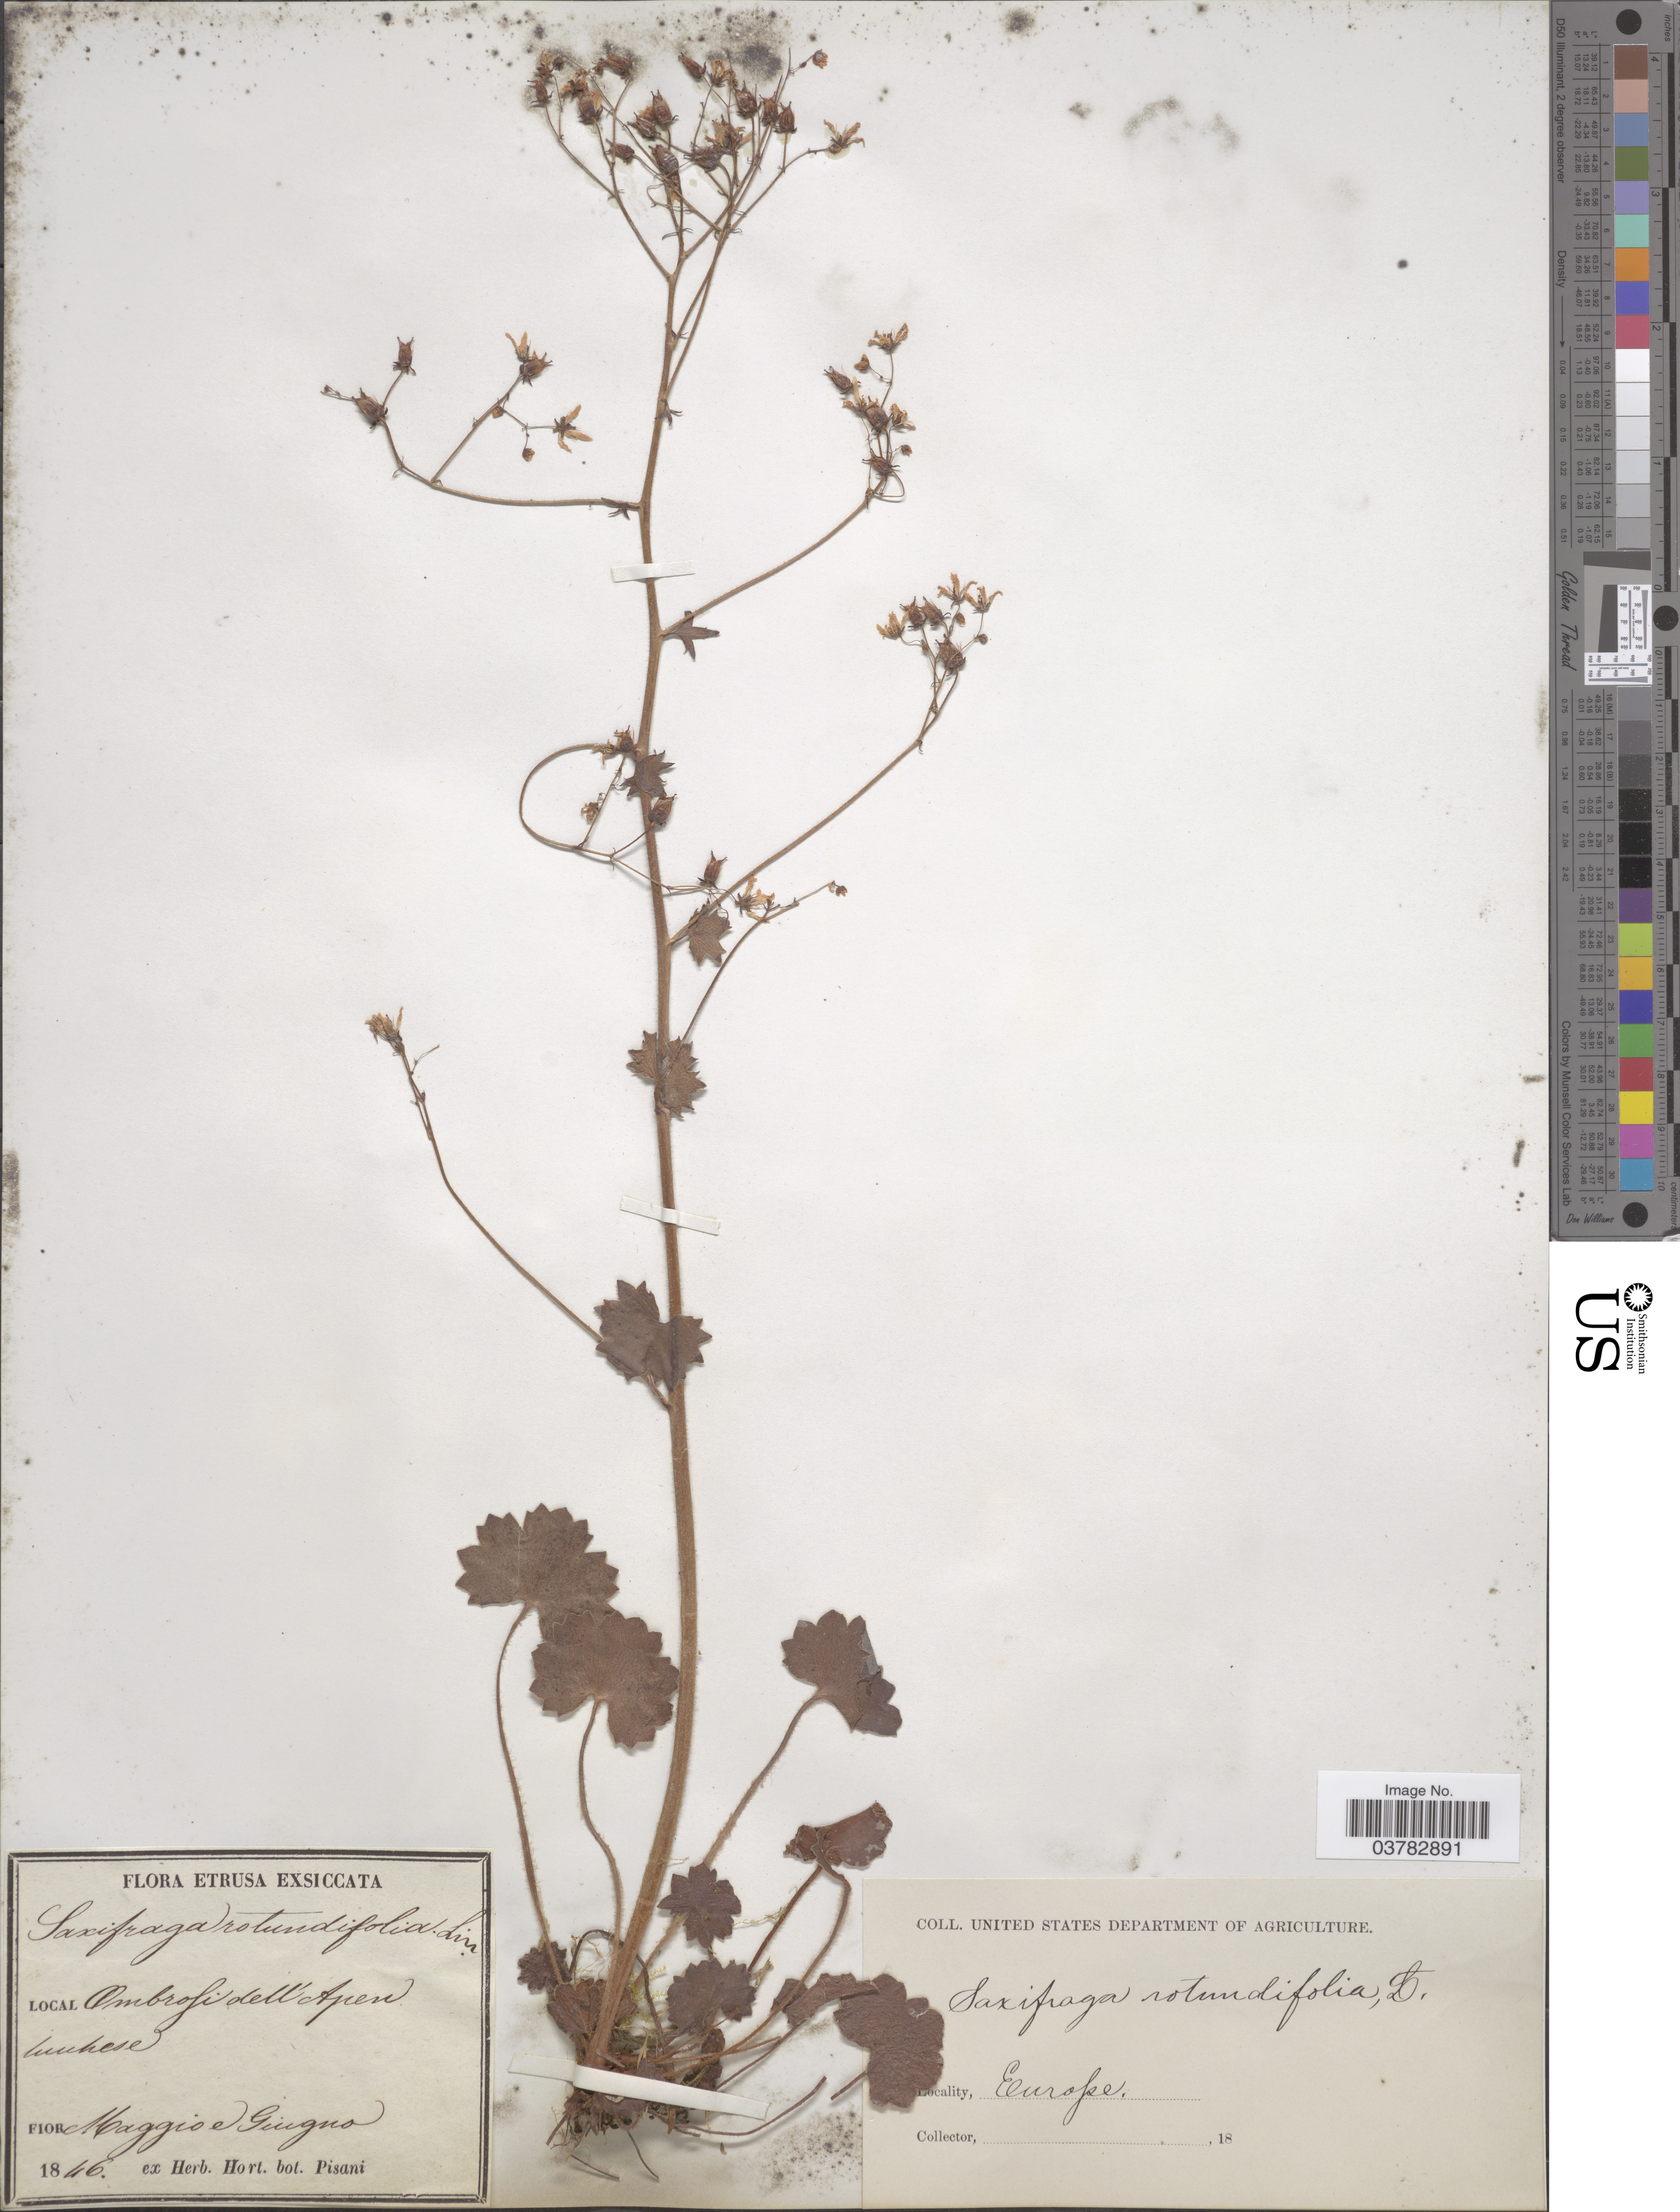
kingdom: Plantae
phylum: Tracheophyta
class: Magnoliopsida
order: Saxifragales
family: Saxifragaceae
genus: Saxifraga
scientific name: Saxifraga rotundifolia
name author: L.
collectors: ex herb. Hort. Bot. Pisani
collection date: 1846-05/1846-06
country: Italy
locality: Etrusa. Ombrosi dell' Apen hucher [interpreted]. Europe.